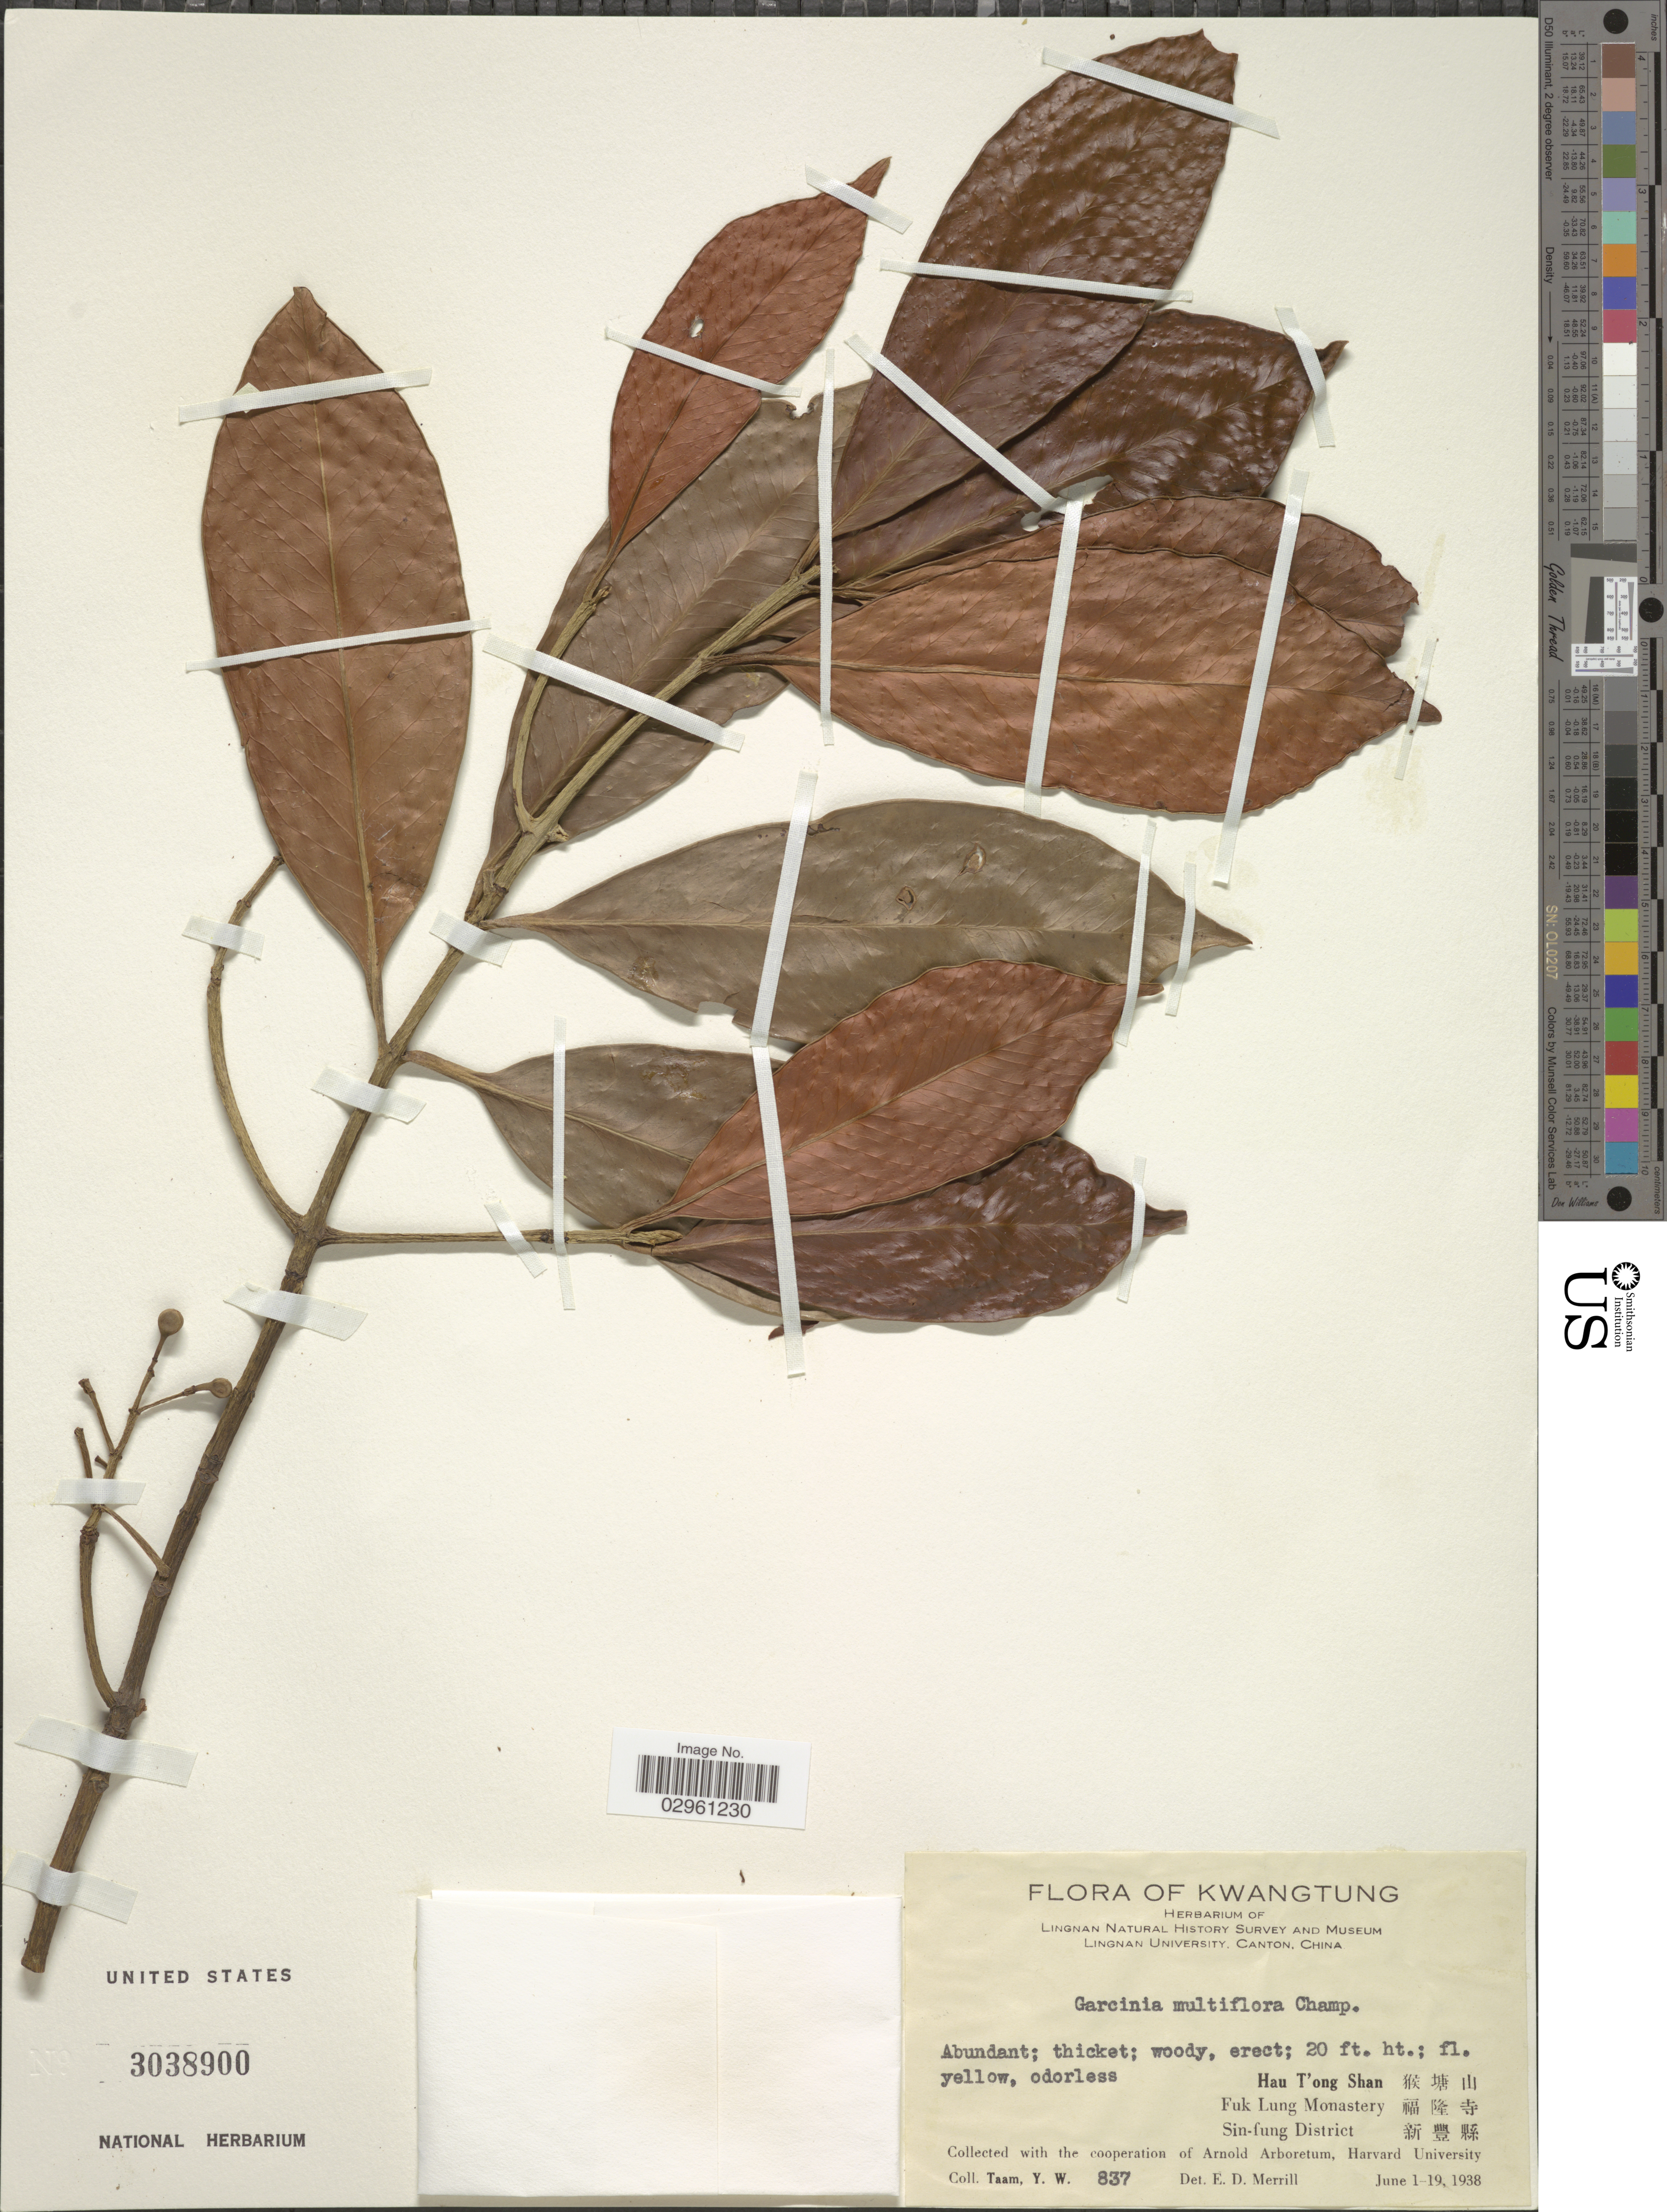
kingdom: Plantae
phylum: Tracheophyta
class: Magnoliopsida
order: Malpighiales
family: Clusiaceae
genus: Garcinia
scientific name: Garcinia multiflora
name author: Champ. ex Benth.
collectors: Y. W. Taam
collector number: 837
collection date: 1938-06-01/1938-06-19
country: China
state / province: Guangdong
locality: Kwangtung. Hau T'ong Shan, Fuk Lung Monastery, Sin-fung District.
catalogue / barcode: US 3038900